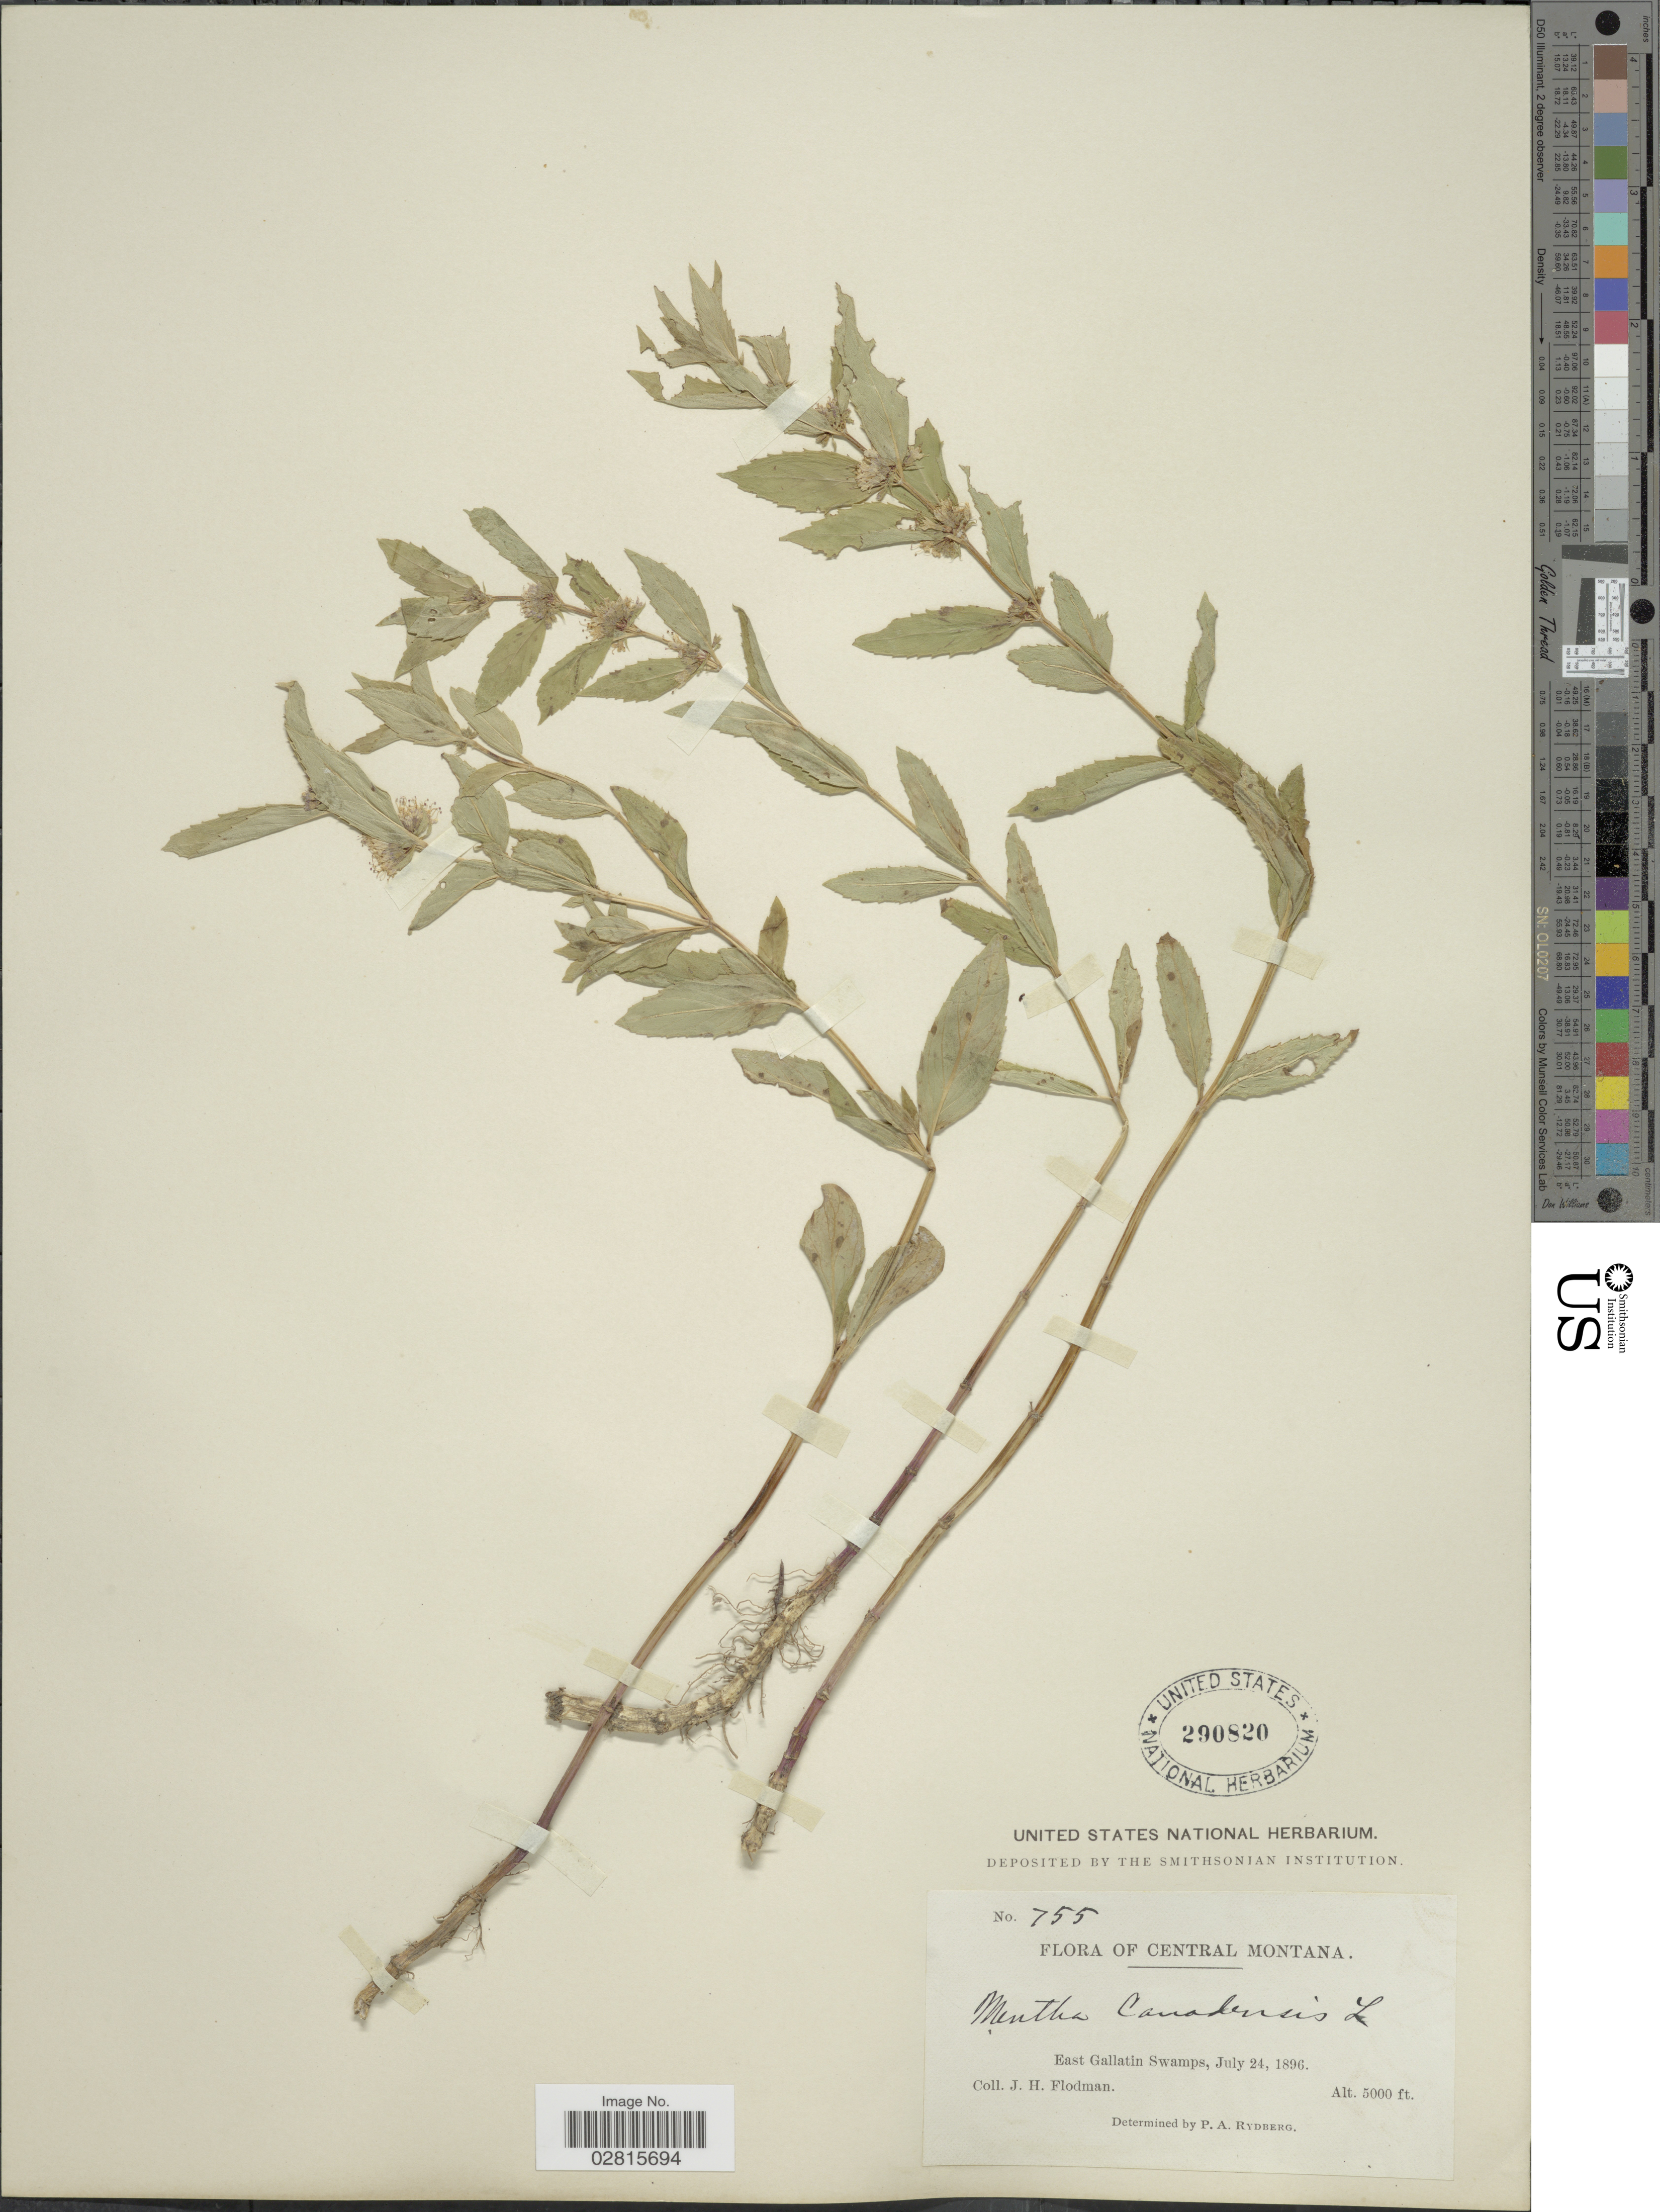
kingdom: Plantae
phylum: Tracheophyta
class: Magnoliopsida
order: Lamiales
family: Lamiaceae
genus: Mentha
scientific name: Mentha penardii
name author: (Briq.) Rydb.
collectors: J. Flodman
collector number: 755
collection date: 1896-07-24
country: United States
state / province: Montana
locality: Central Montana, East Gallatin Swamps.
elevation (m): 1524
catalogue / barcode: US 290820